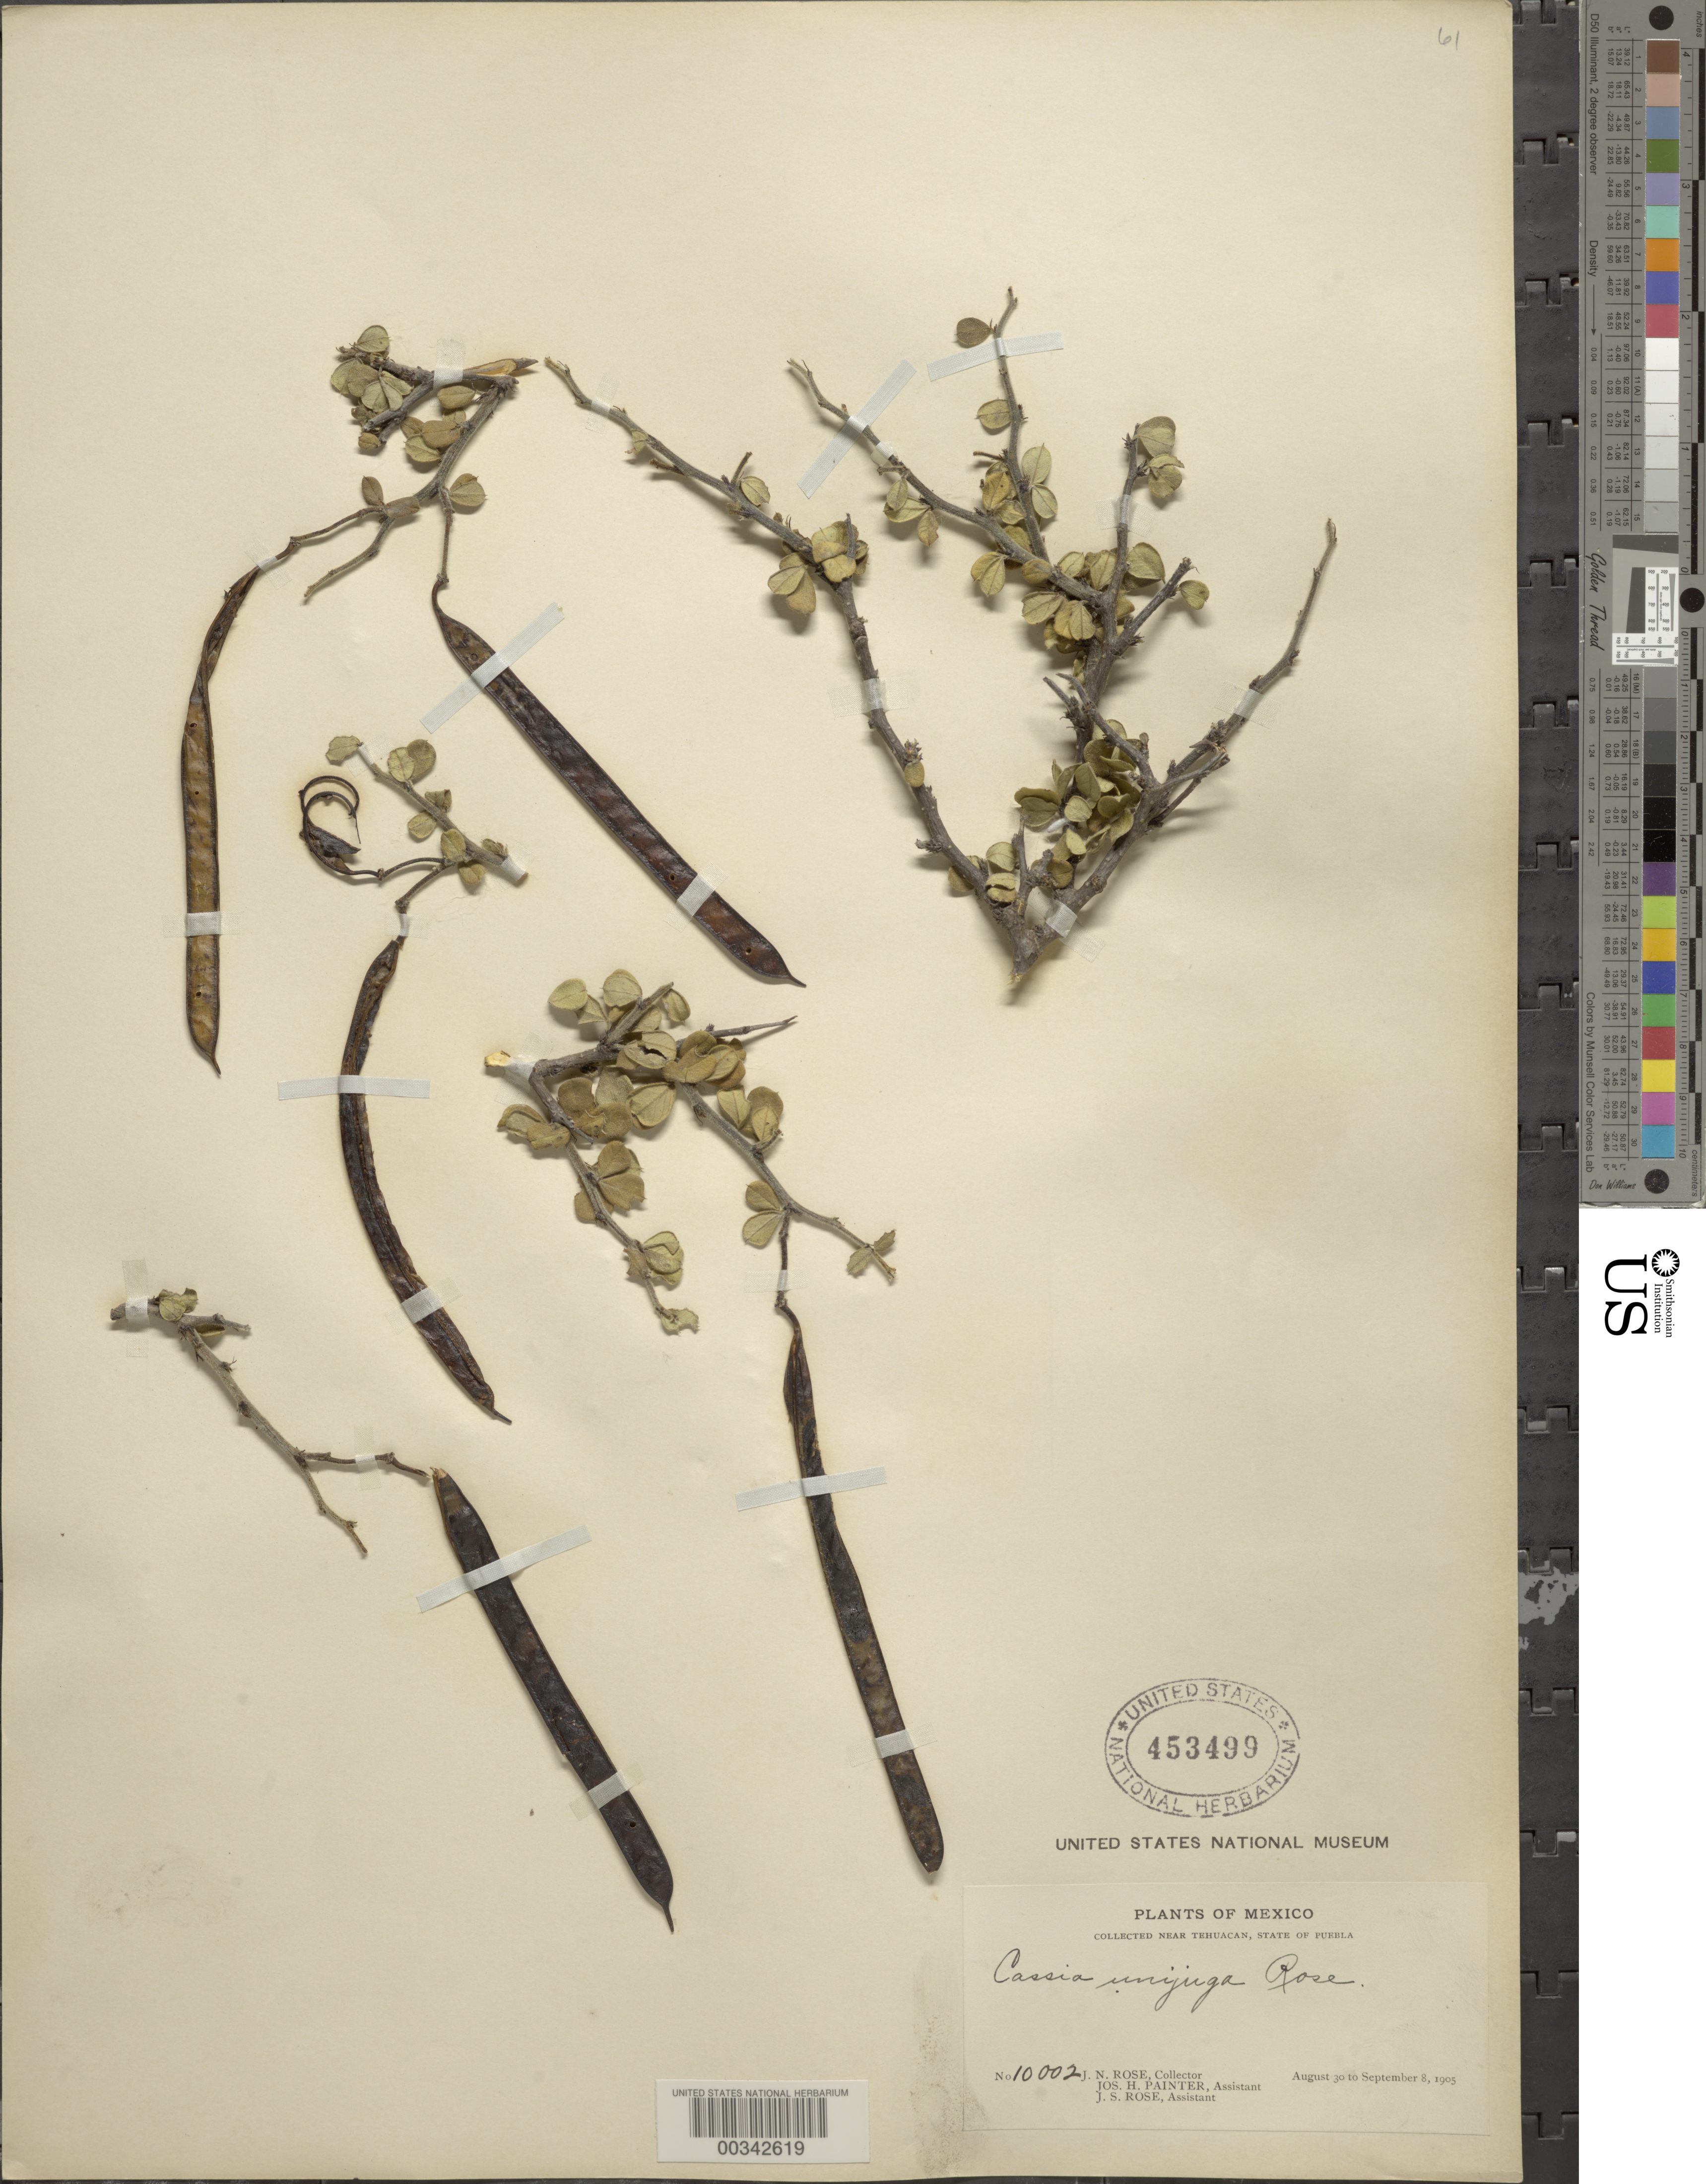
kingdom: Plantae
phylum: Tracheophyta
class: Magnoliopsida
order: Fabales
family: Fabaceae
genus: Senna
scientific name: Senna unijuga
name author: (Rose) H.S. Irwin & Barneby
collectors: J. N. Rose, J. H. Painter & J. S. Rose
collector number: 10002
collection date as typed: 30 Aug 1905 to 08 Sep 1905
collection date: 1905-08-30/1905-09-08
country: Mexico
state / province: Puebla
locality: Near Tehuacan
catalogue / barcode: US 453499